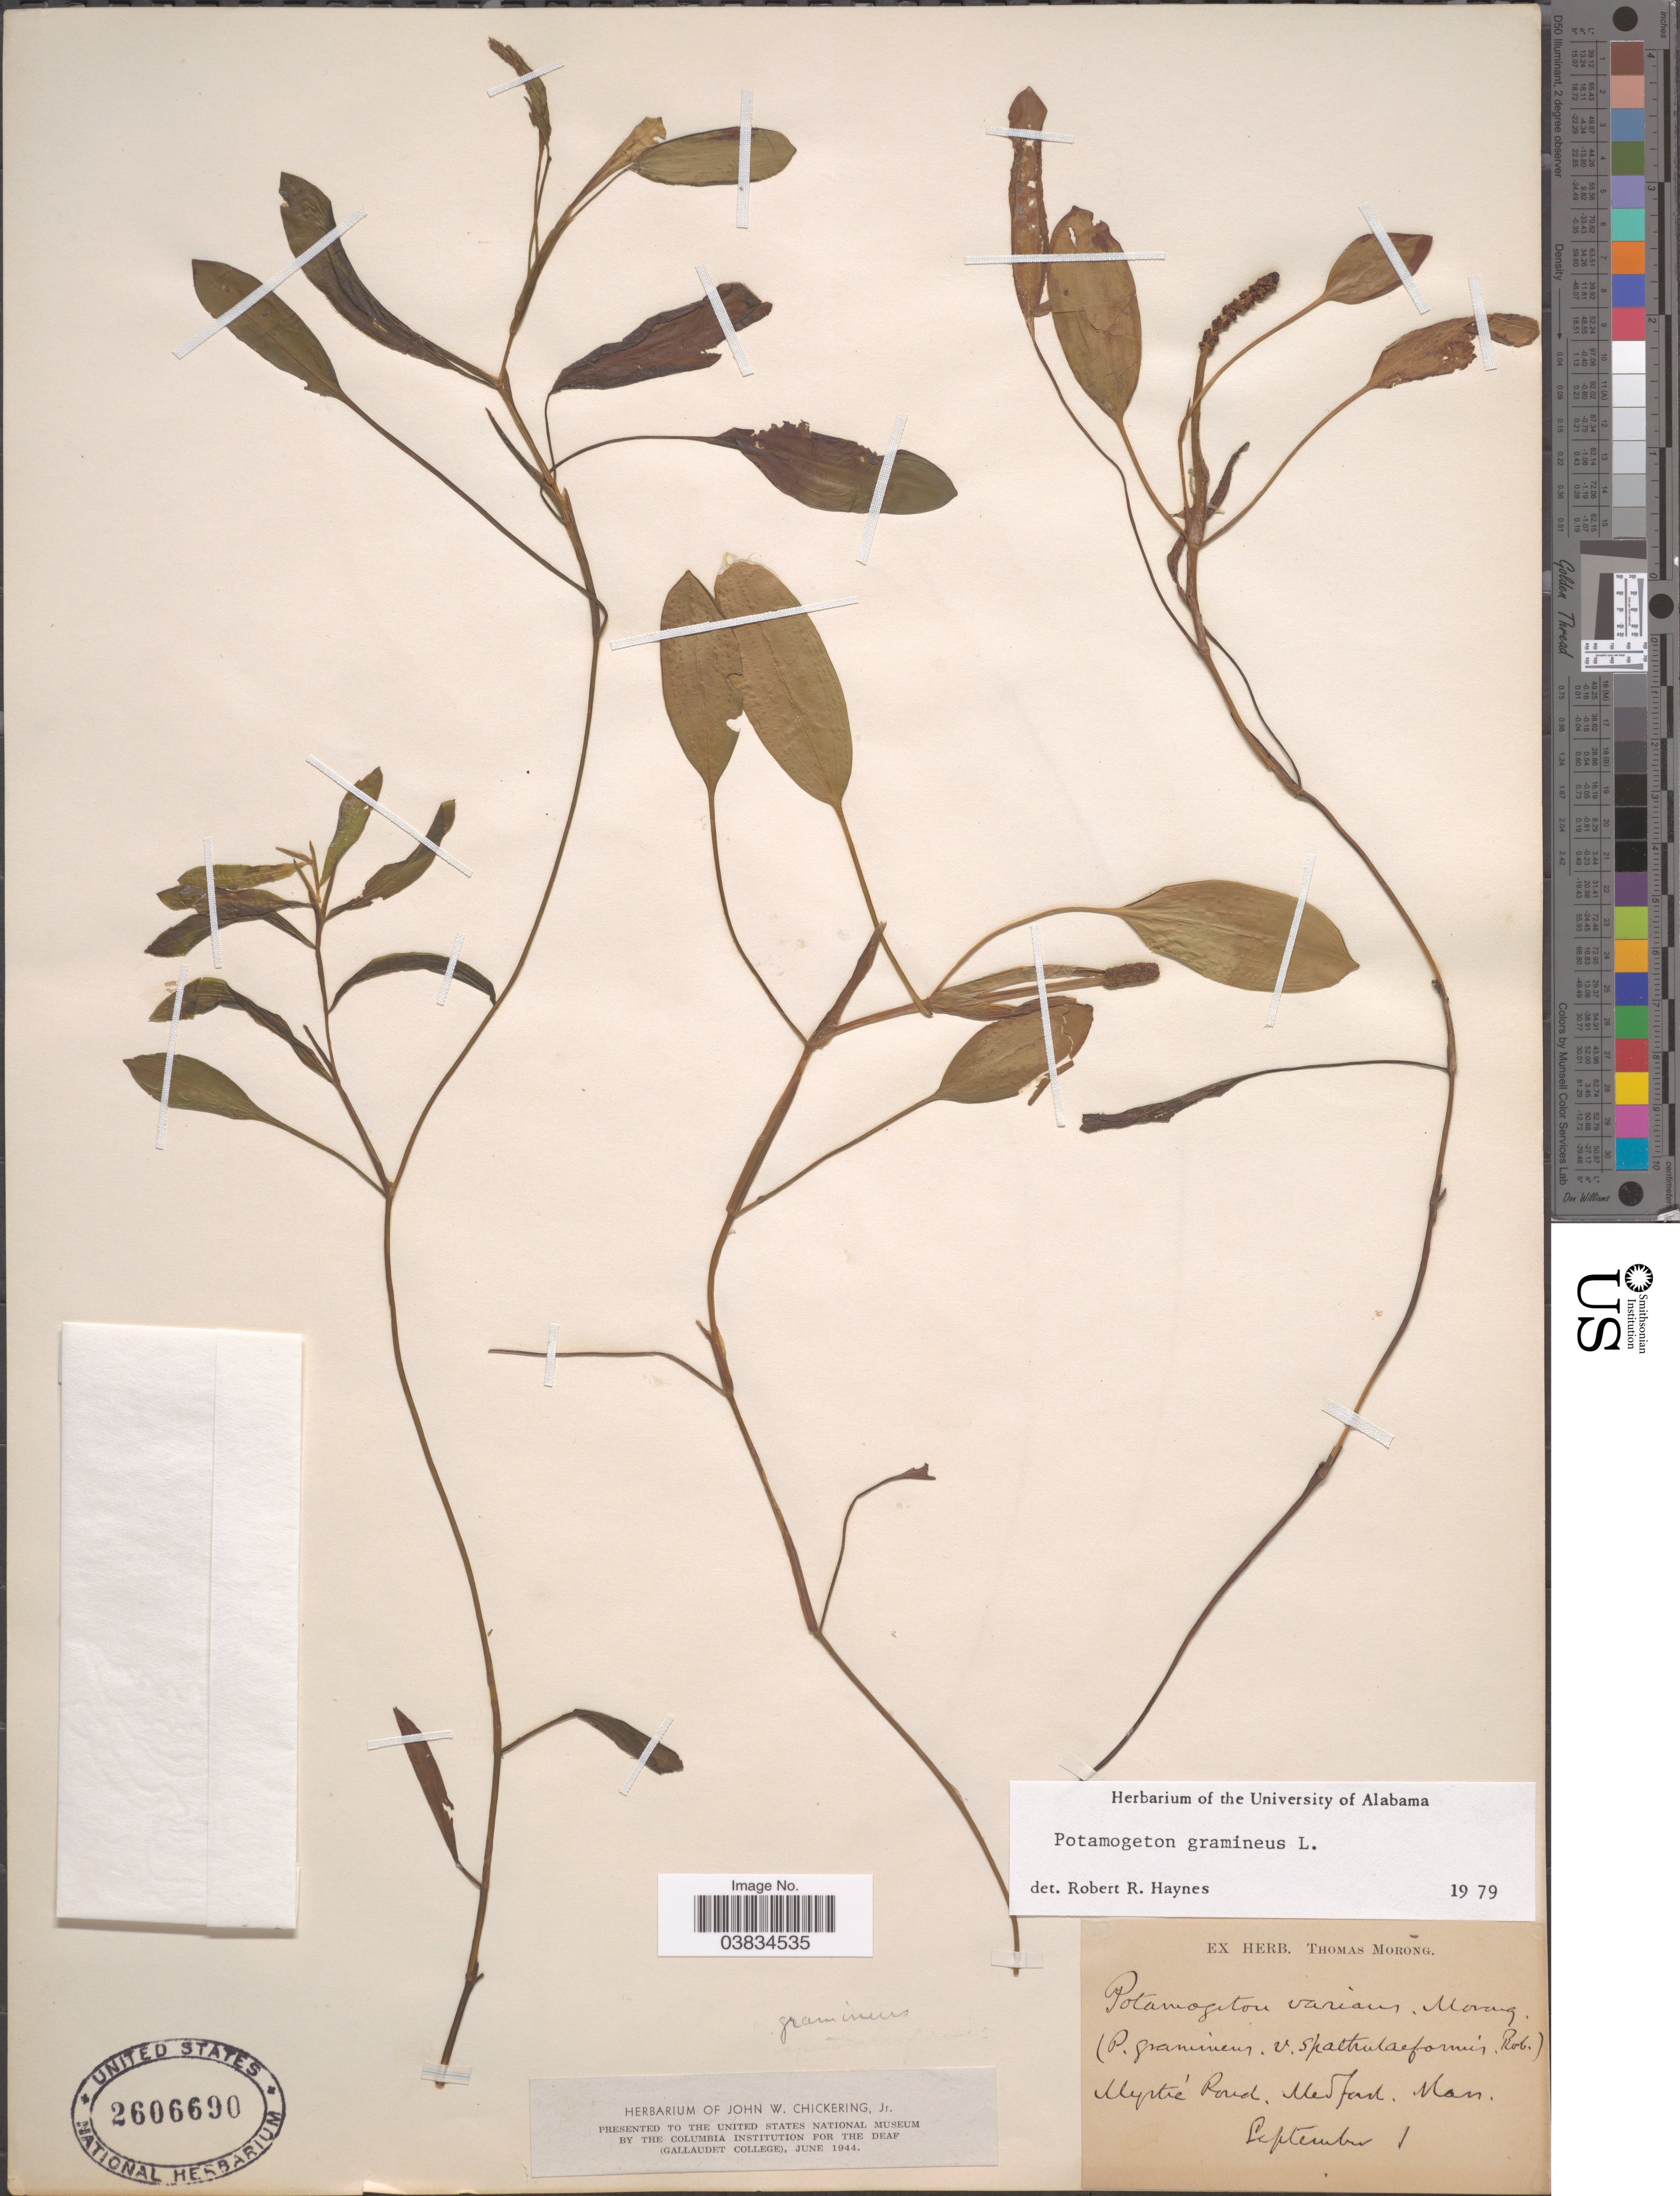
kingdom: Plantae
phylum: Tracheophyta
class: Liliopsida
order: Alismatales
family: Potamogetonaceae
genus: Potamogeton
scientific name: Potamogeton gramineus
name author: L.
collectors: ex Herb. T. Morong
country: United States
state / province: Massachusetts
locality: Myrtic Road, Medford.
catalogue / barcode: US 2606690